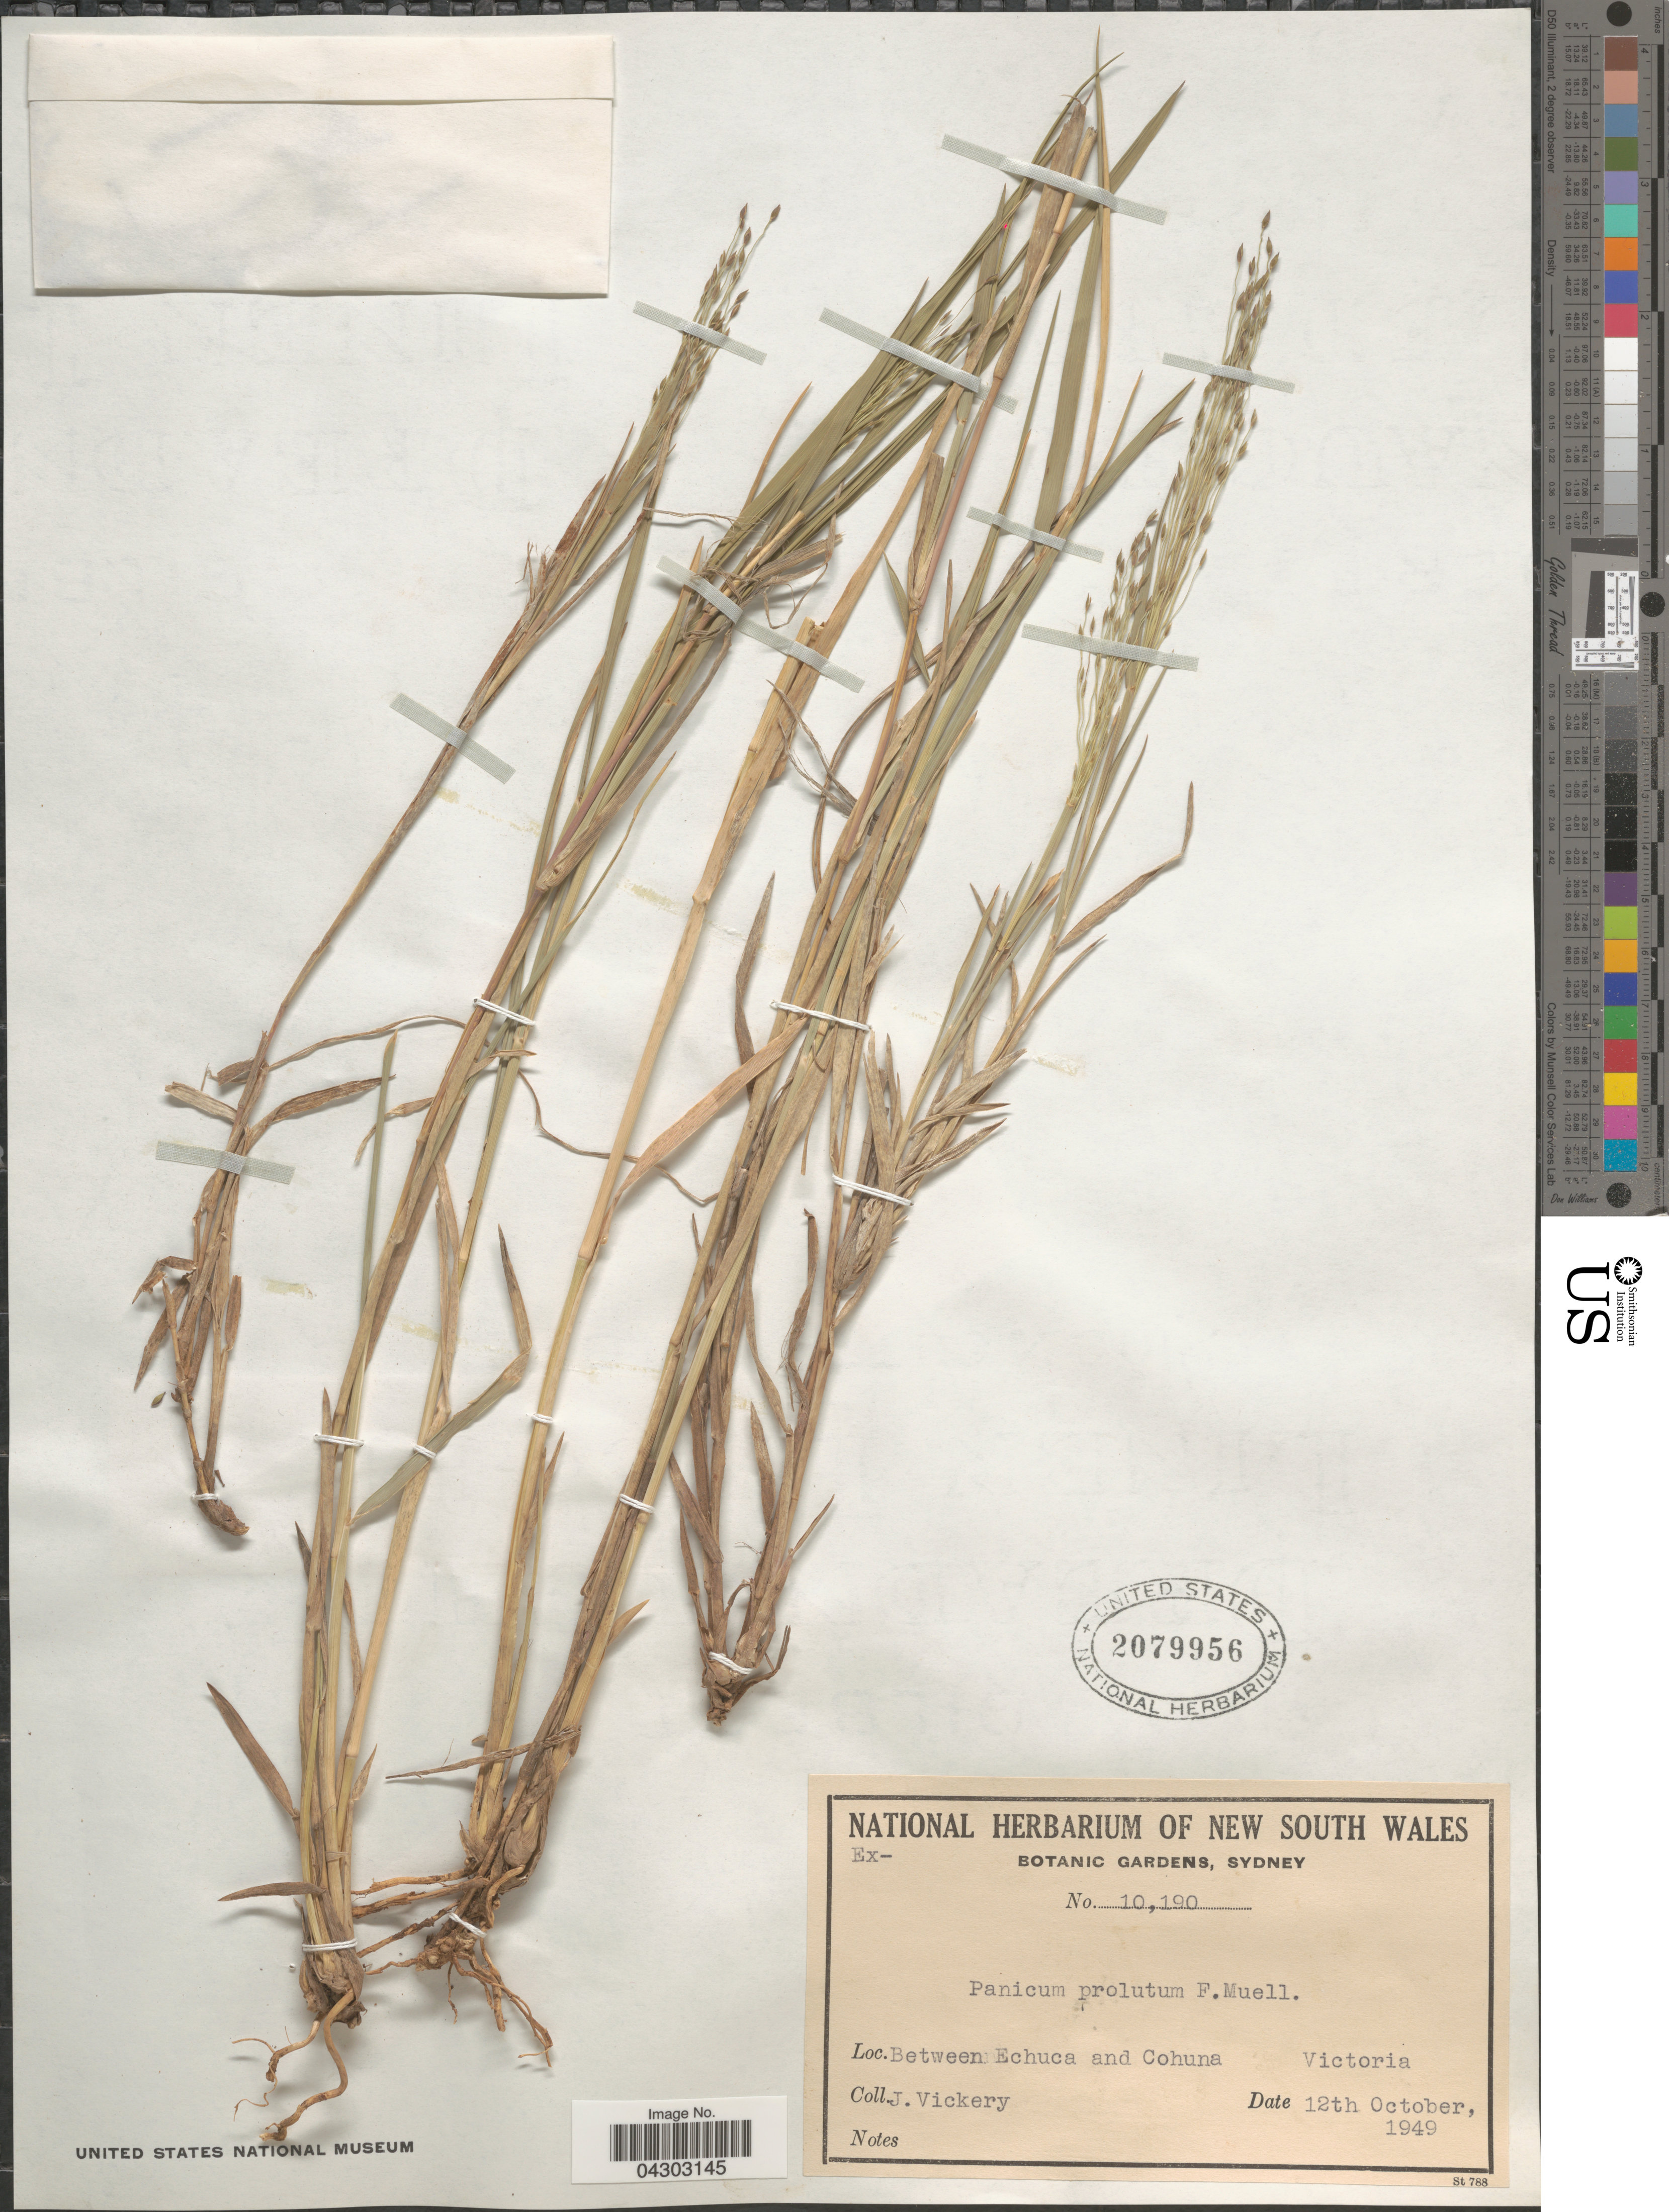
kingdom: Plantae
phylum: Tracheophyta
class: Liliopsida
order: Poales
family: Poaceae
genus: Panicum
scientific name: Panicum prolutum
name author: F. Muell.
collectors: J. Vickery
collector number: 10190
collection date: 1949-10-12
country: Australia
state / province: New South Wales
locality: Between Echuca and Cohuna. Victoria.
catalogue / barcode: US 2079956